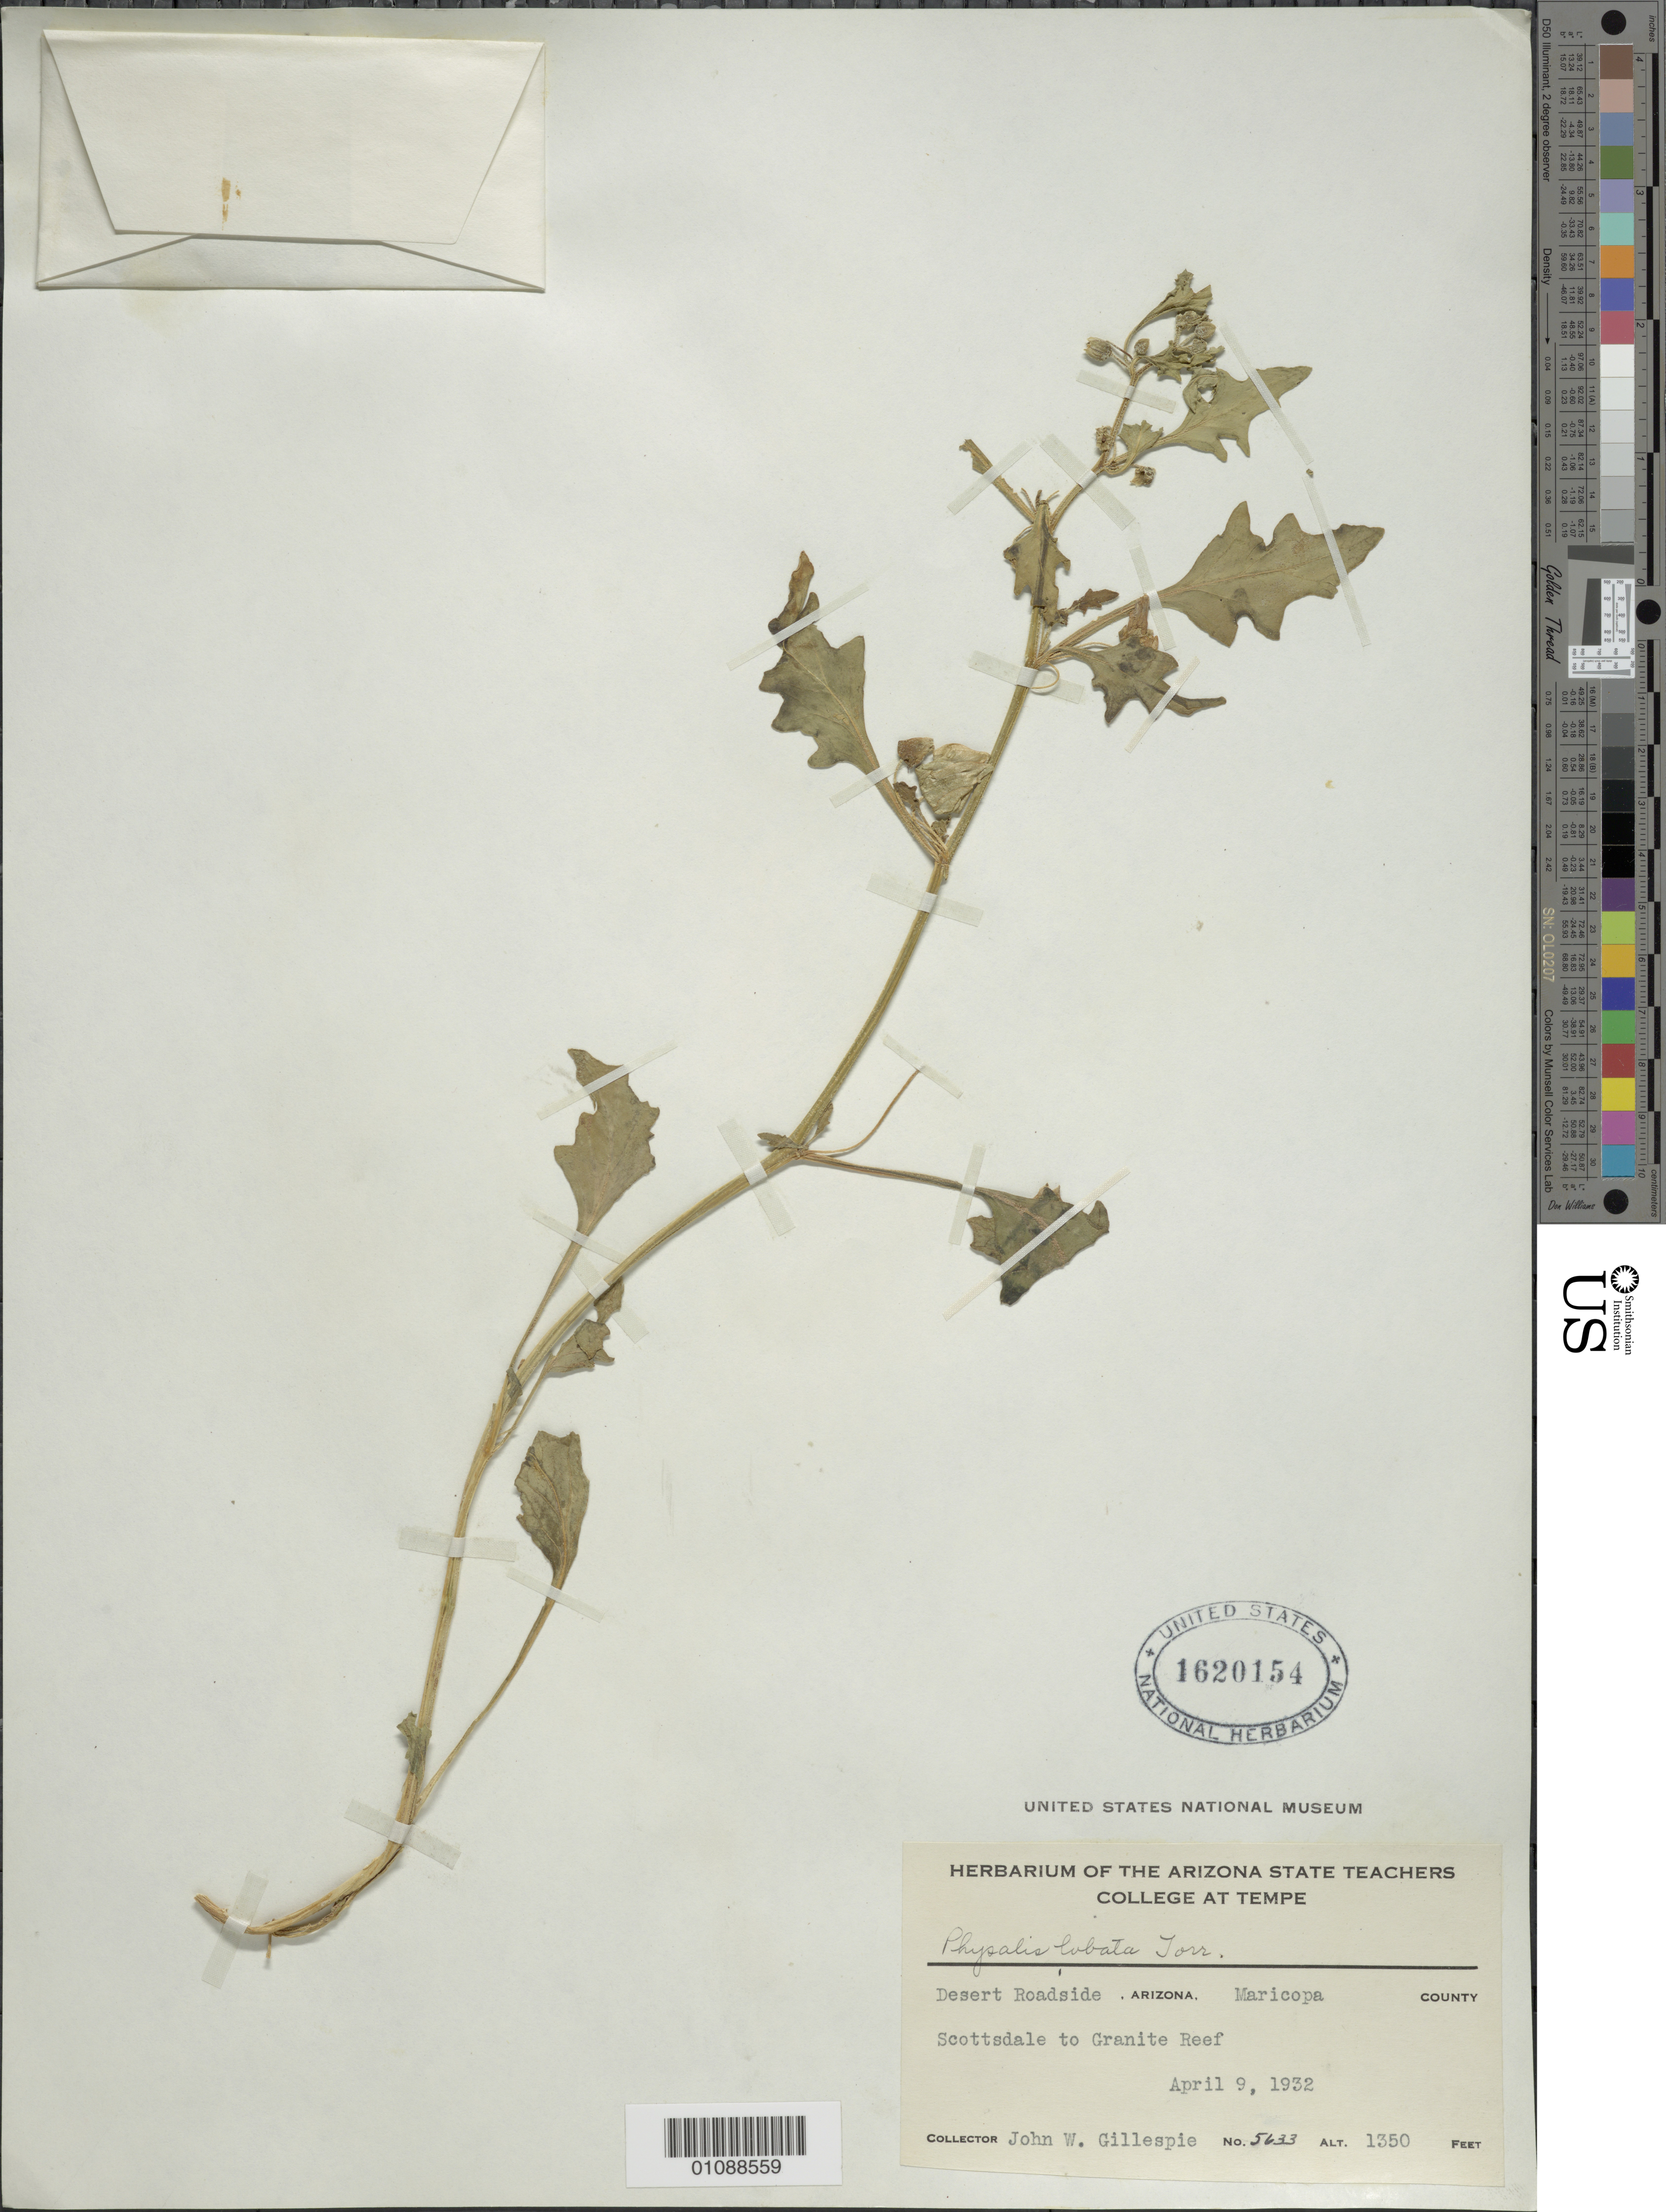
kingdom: Plantae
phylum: Tracheophyta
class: Magnoliopsida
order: Solanales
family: Solanaceae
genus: Quincula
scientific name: Quincula lobata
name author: (Torr.) Raf.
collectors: J. W. Gillespie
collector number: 5633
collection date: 1932-04-09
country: United States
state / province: Arizona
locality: Desert Roadside. Maricopa County. Scottsdale to Granite Reef.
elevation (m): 411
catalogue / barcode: US 1620154